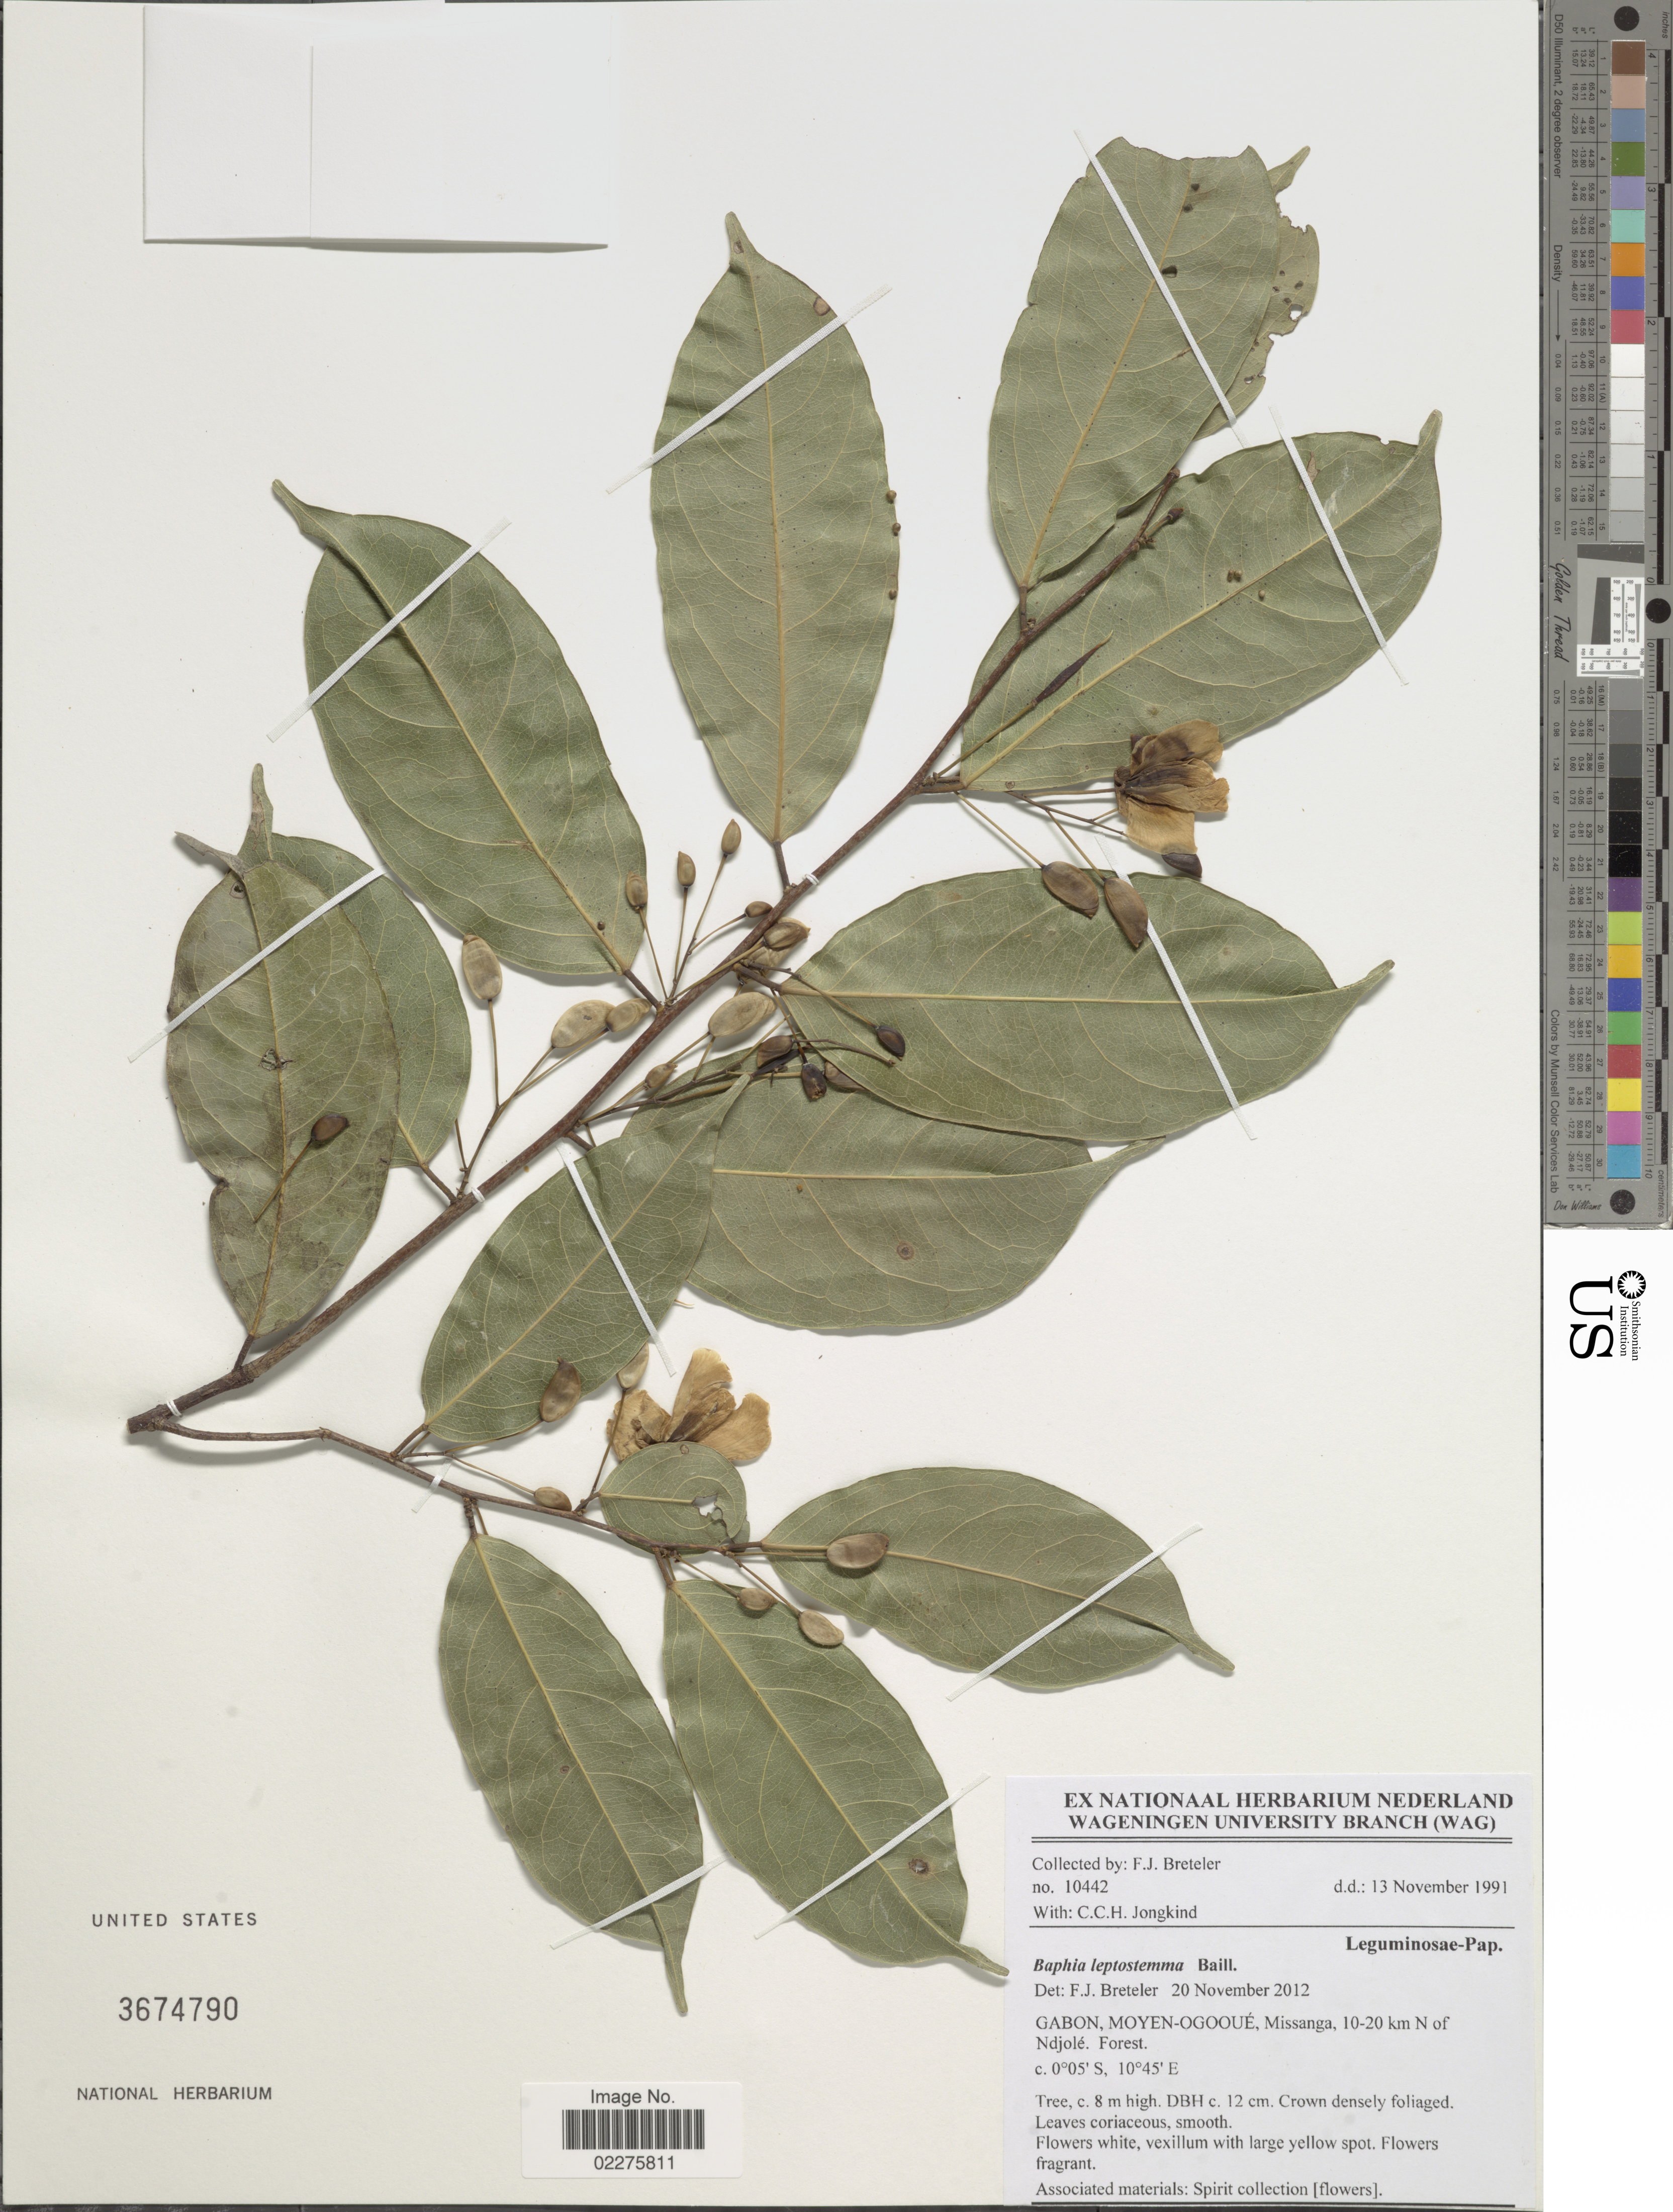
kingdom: Plantae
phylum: Tracheophyta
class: Magnoliopsida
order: Fabales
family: Fabaceae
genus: Baphia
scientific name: Baphia leptostemma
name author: Baill.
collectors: F. J. Breteler & C. C. Jongkind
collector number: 10442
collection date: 1991-11-13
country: Gabon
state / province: Moyen-Ogooue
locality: Missanga, 10-20 km N of Ndjolé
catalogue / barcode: US 3674790